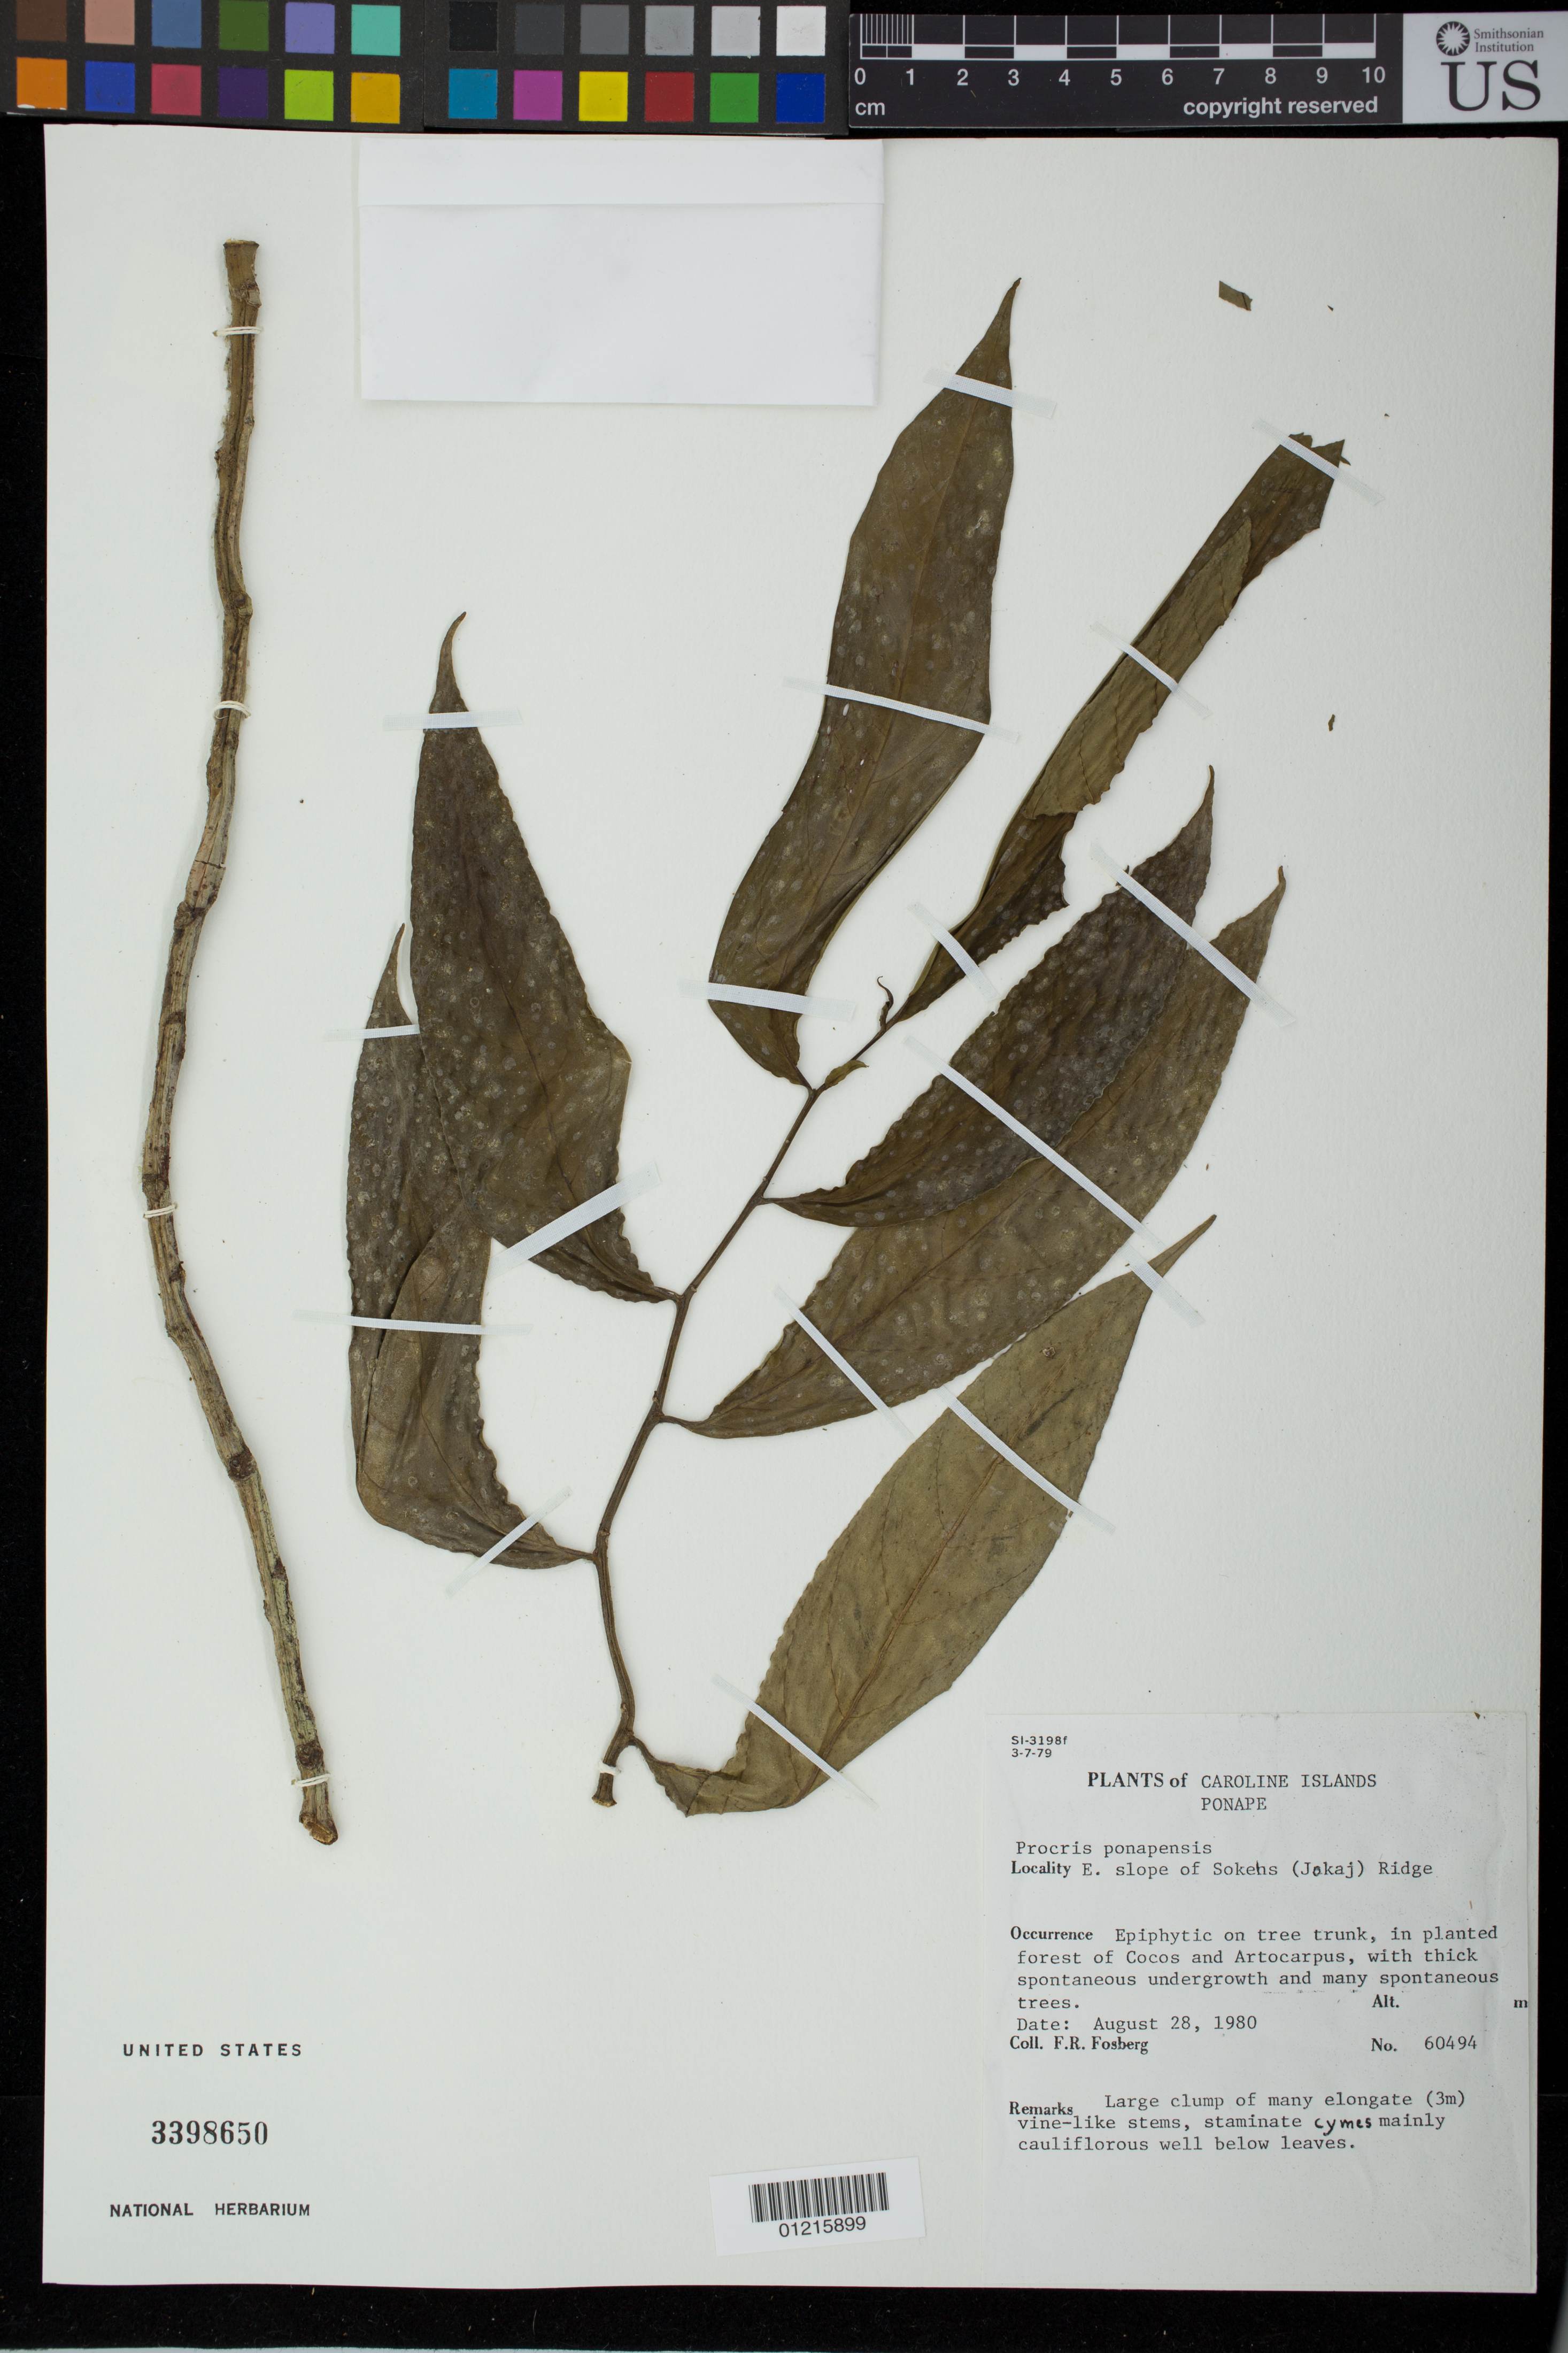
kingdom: Plantae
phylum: Tracheophyta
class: Magnoliopsida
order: Rosales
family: Urticaceae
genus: Procris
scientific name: Procris ponapensis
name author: H. Schroet.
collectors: F. R. Fosberg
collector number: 60494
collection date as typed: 28 Aug 1980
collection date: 1980-08-28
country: Micronesia, Federated States of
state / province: Pohnpei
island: Pohnpei [Ponape]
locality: E slope of Sokehs (Jokaj) Ridge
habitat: Thick spontaneous undergrowth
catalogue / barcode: US 3398650